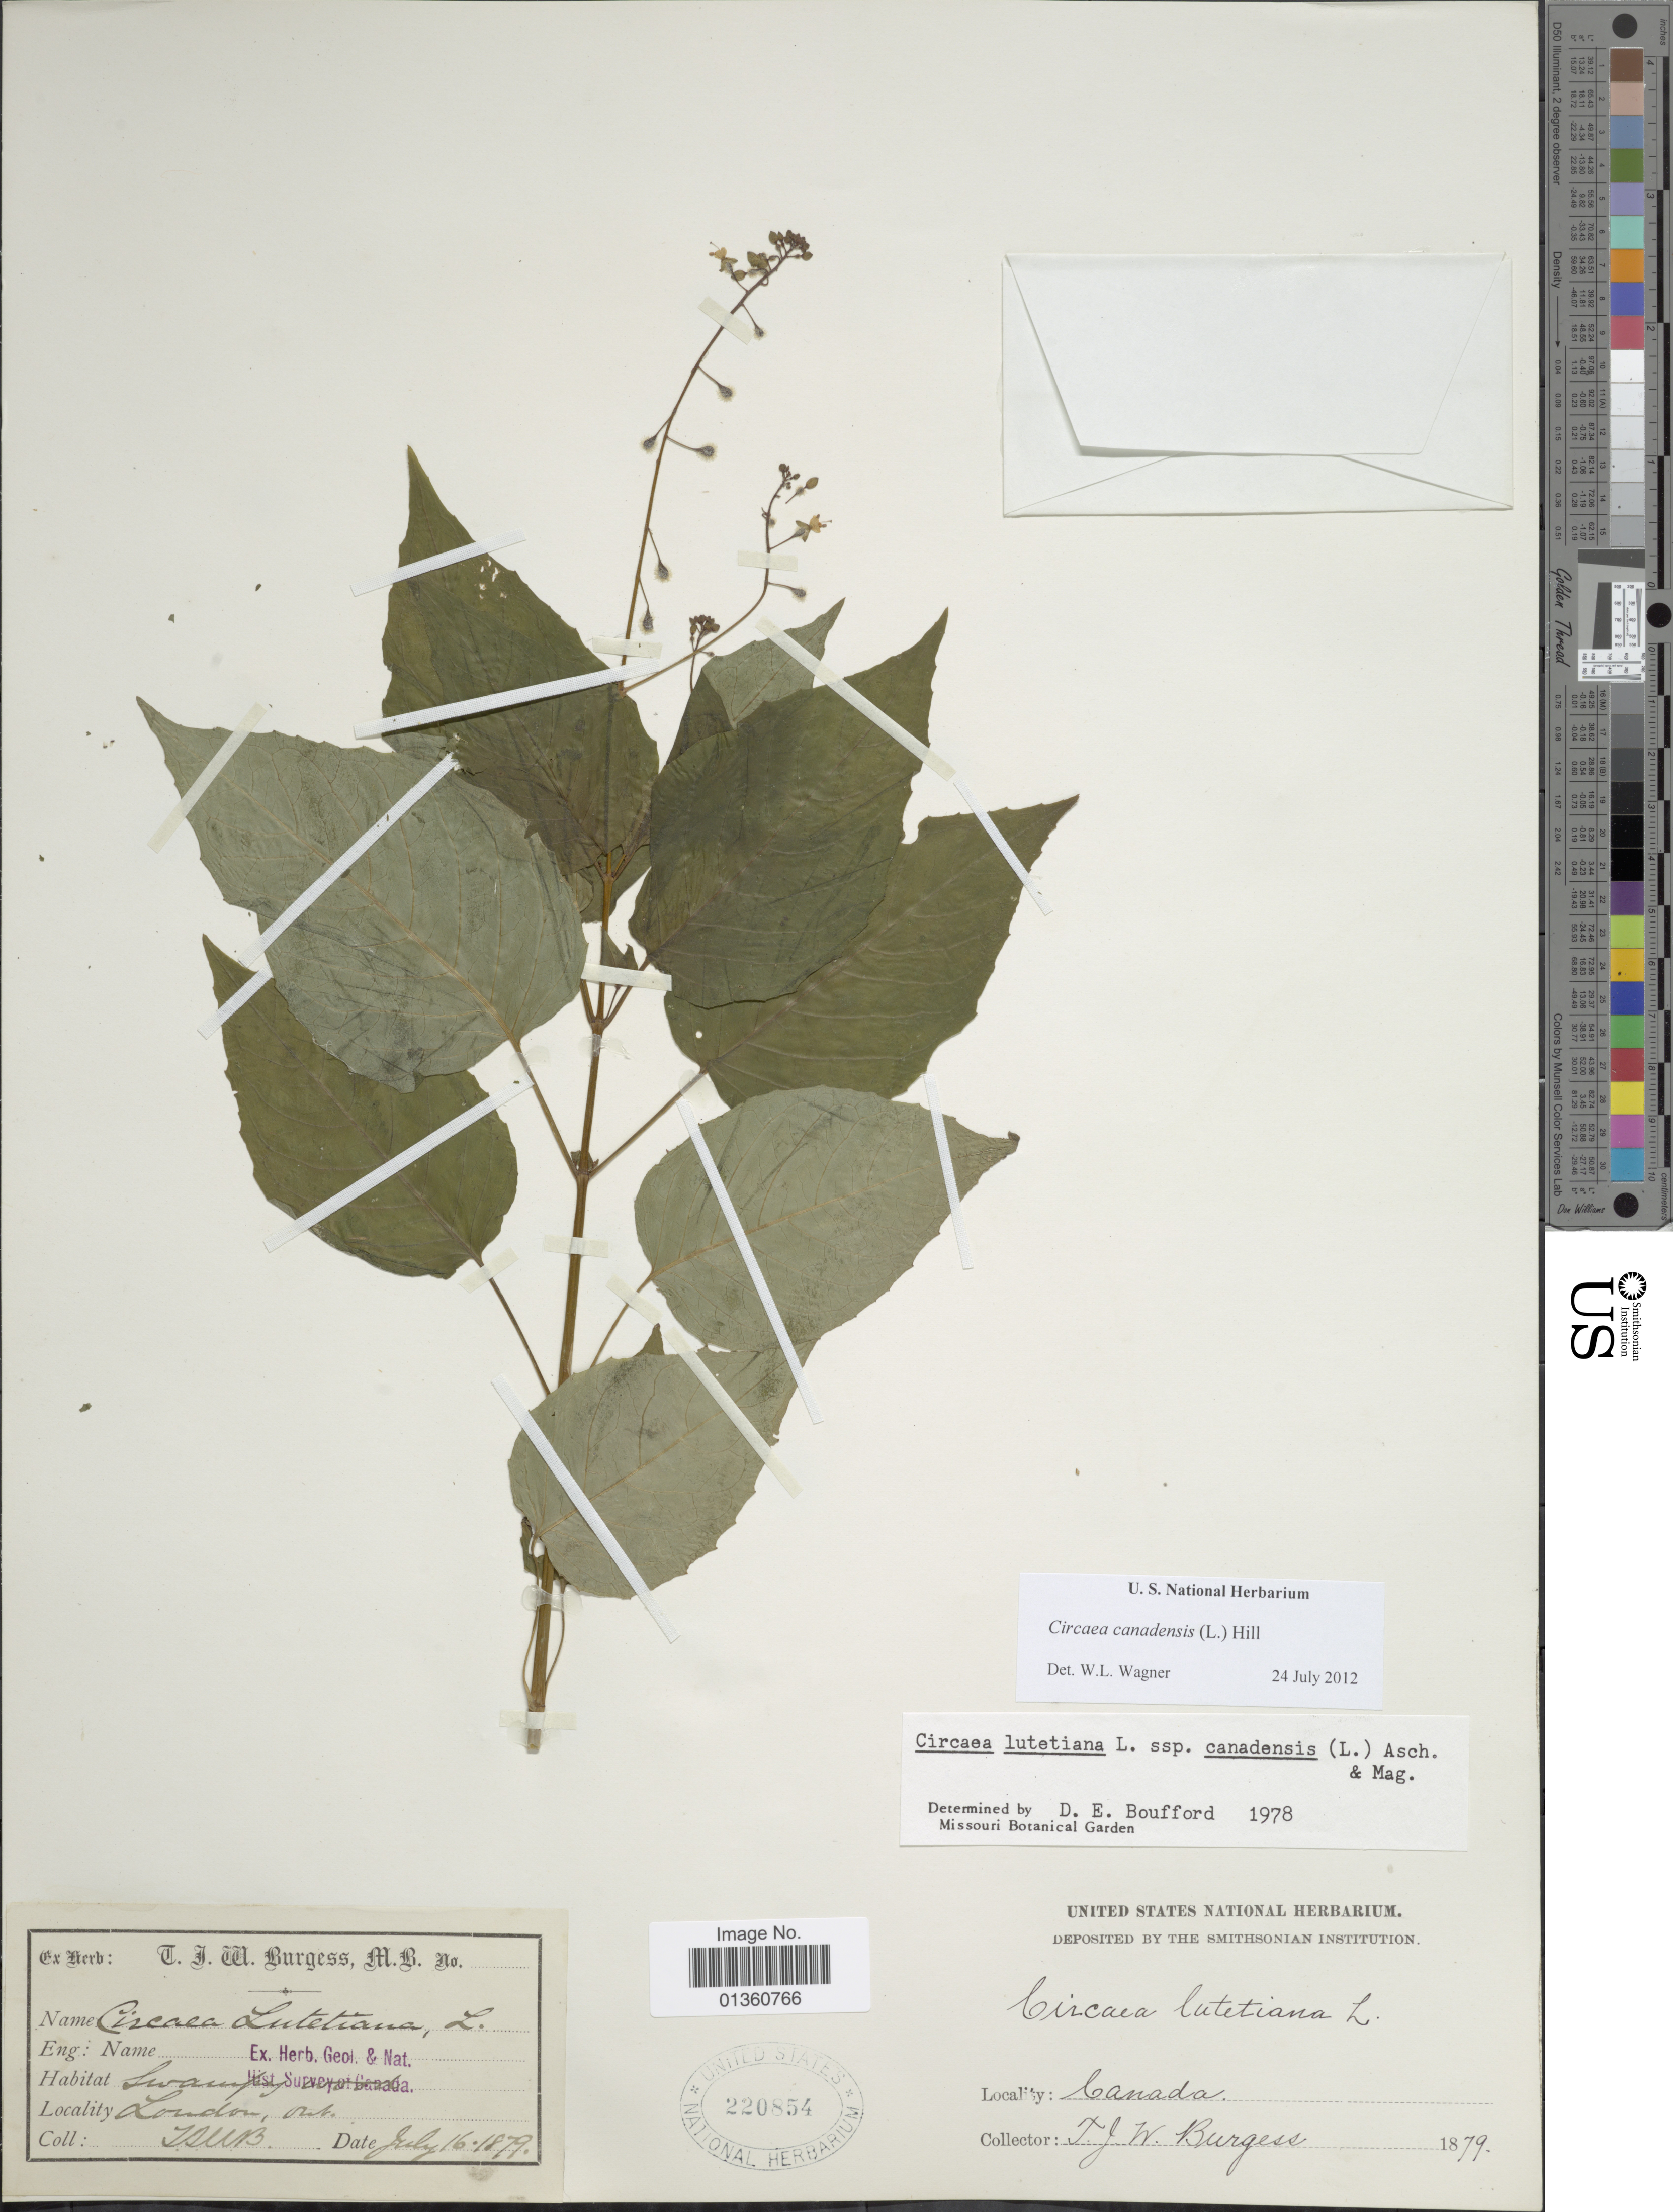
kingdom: Plantae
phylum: Tracheophyta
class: Magnoliopsida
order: Myrtales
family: Onagraceae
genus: Circaea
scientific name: Circaea canadensis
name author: (L.) Hill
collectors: T. Burgess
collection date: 1879-07-16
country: Canada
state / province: Ontario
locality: London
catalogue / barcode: US 220854